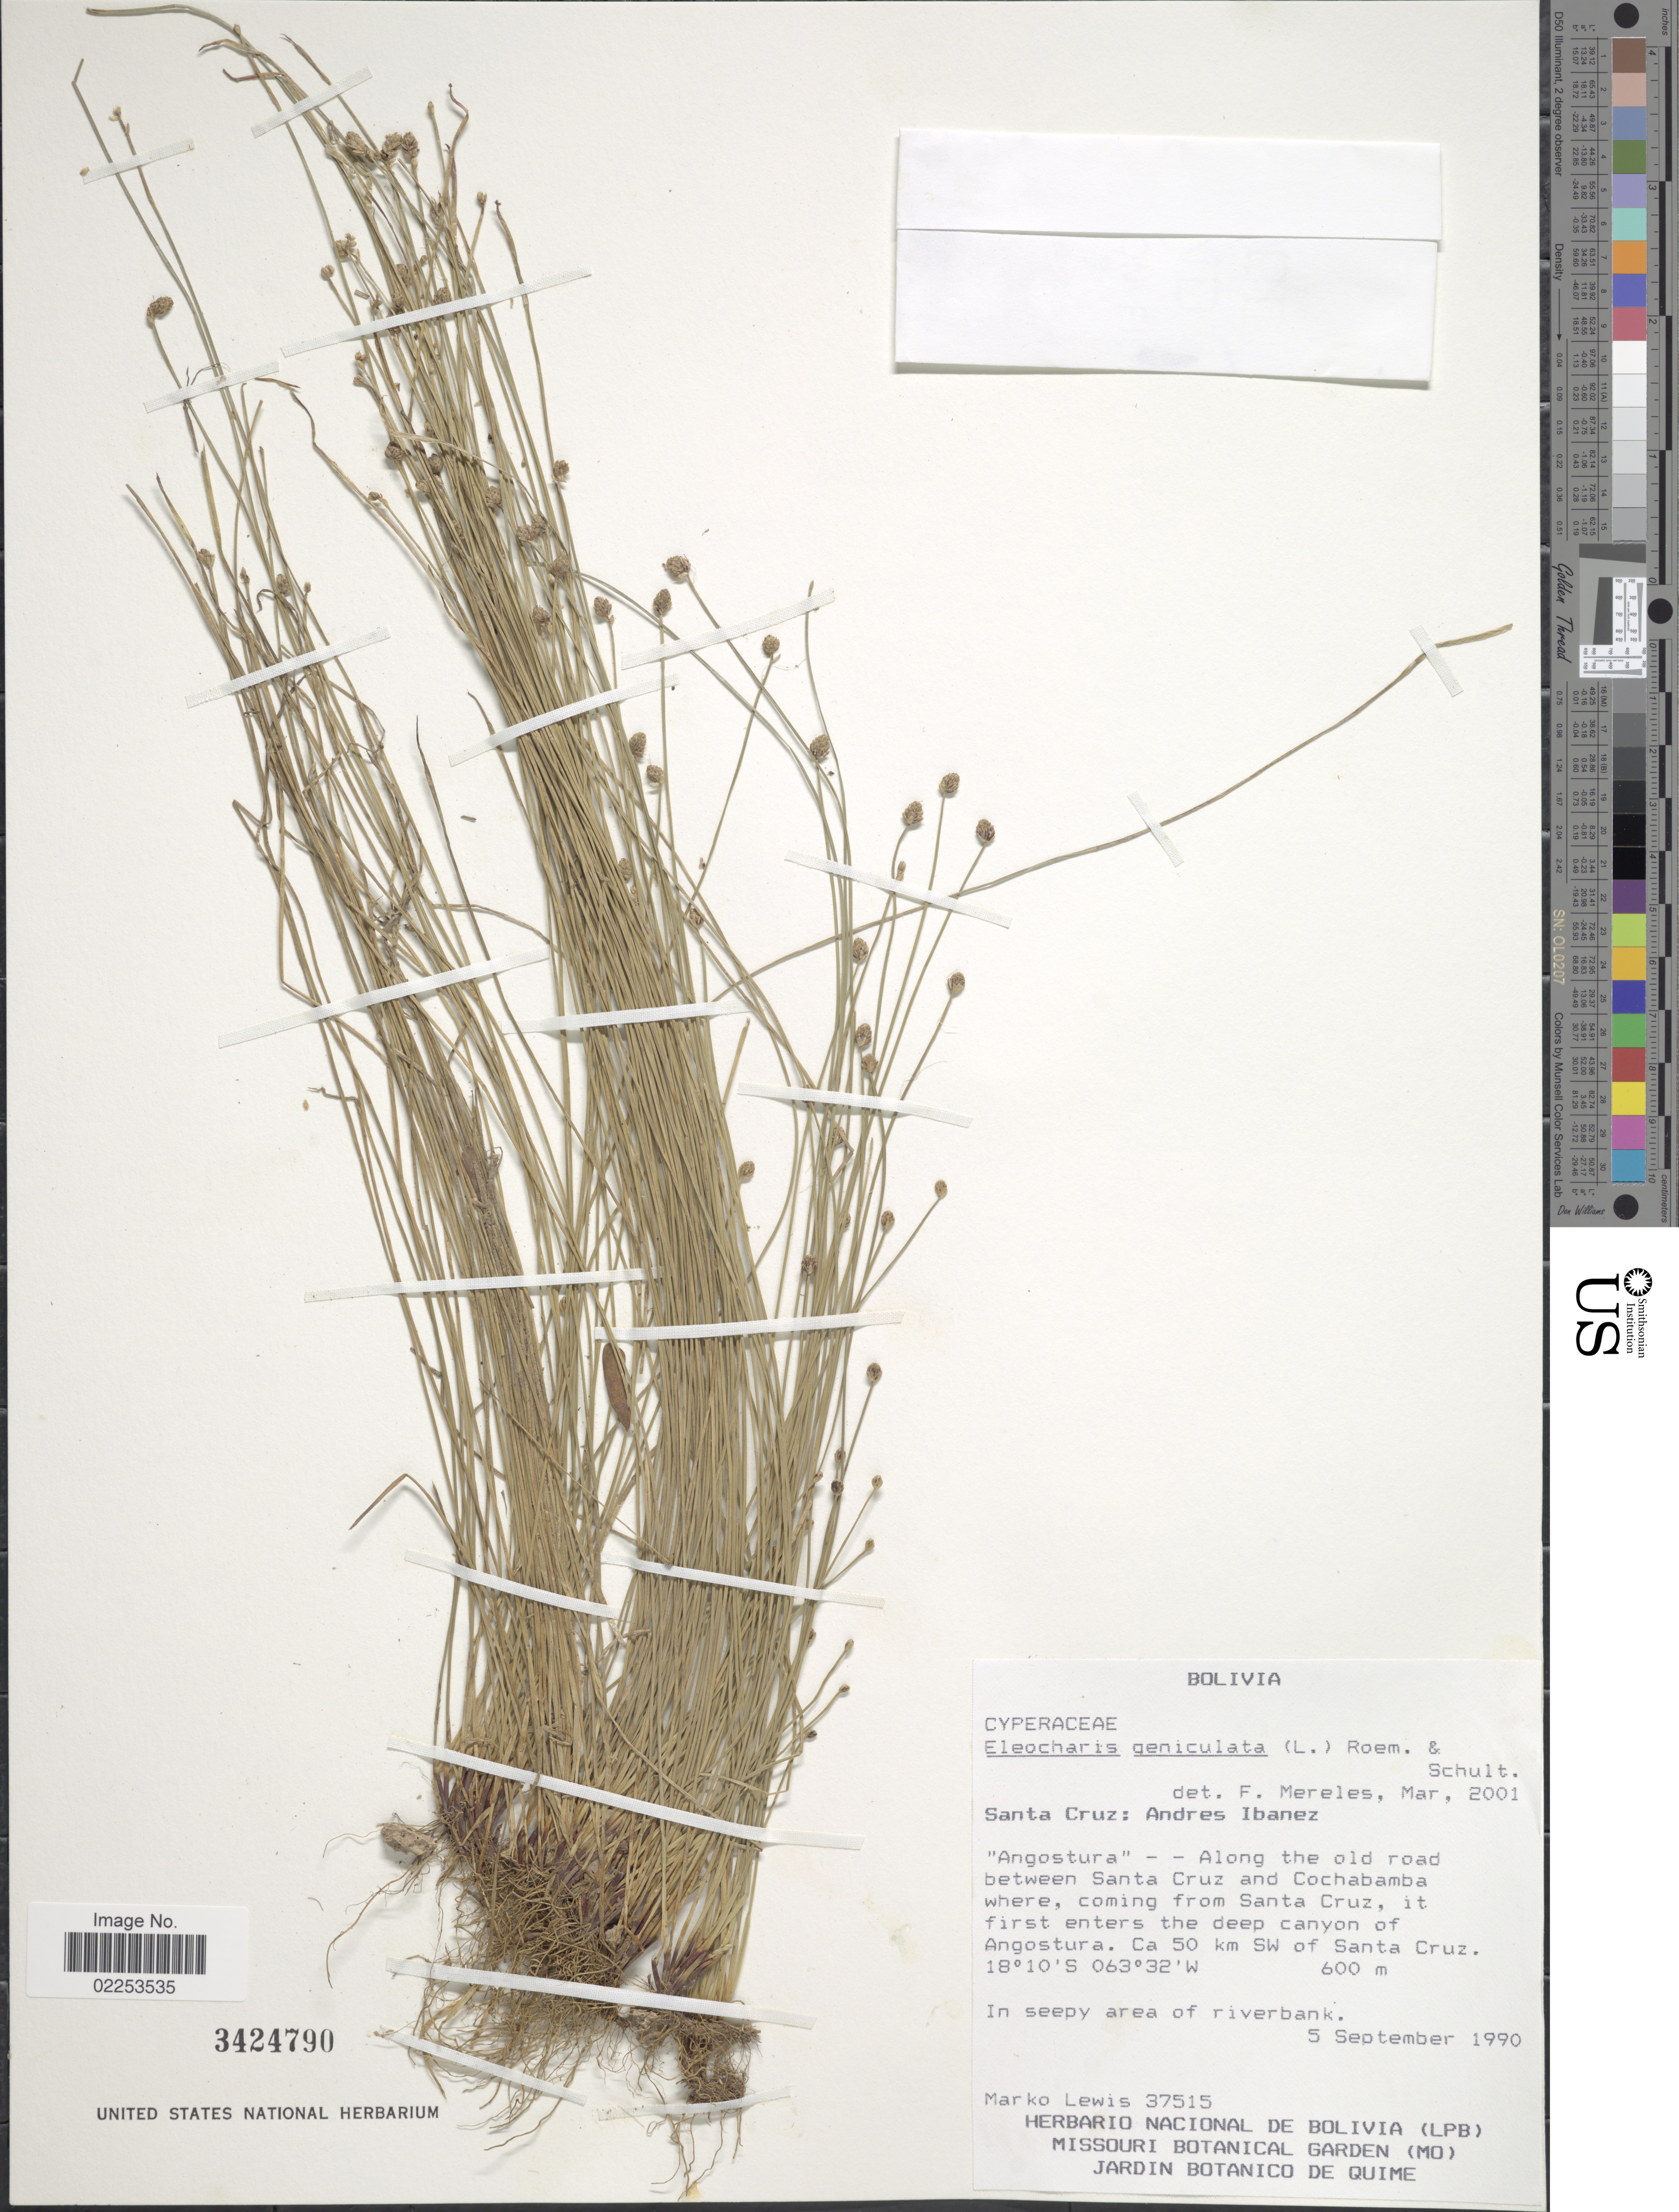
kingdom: Plantae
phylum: Tracheophyta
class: Liliopsida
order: Poales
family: Cyperaceae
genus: Eleocharis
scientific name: Eleocharis geniculata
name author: (L.) Roem. & Schult.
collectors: M. A. Lewis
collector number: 37515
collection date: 1990-09-05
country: Bolivia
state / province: Santa Cruz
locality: Santa Cruz: Andres Ibanez, "Angostura" - - Along the old road between Santa Cruz and Cochabamba where, coming from Santa Cruz, it first enters the deep canyon of Angostura. Ca. 50 km SW of Santa Cruz.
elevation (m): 600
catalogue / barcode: US 3424790